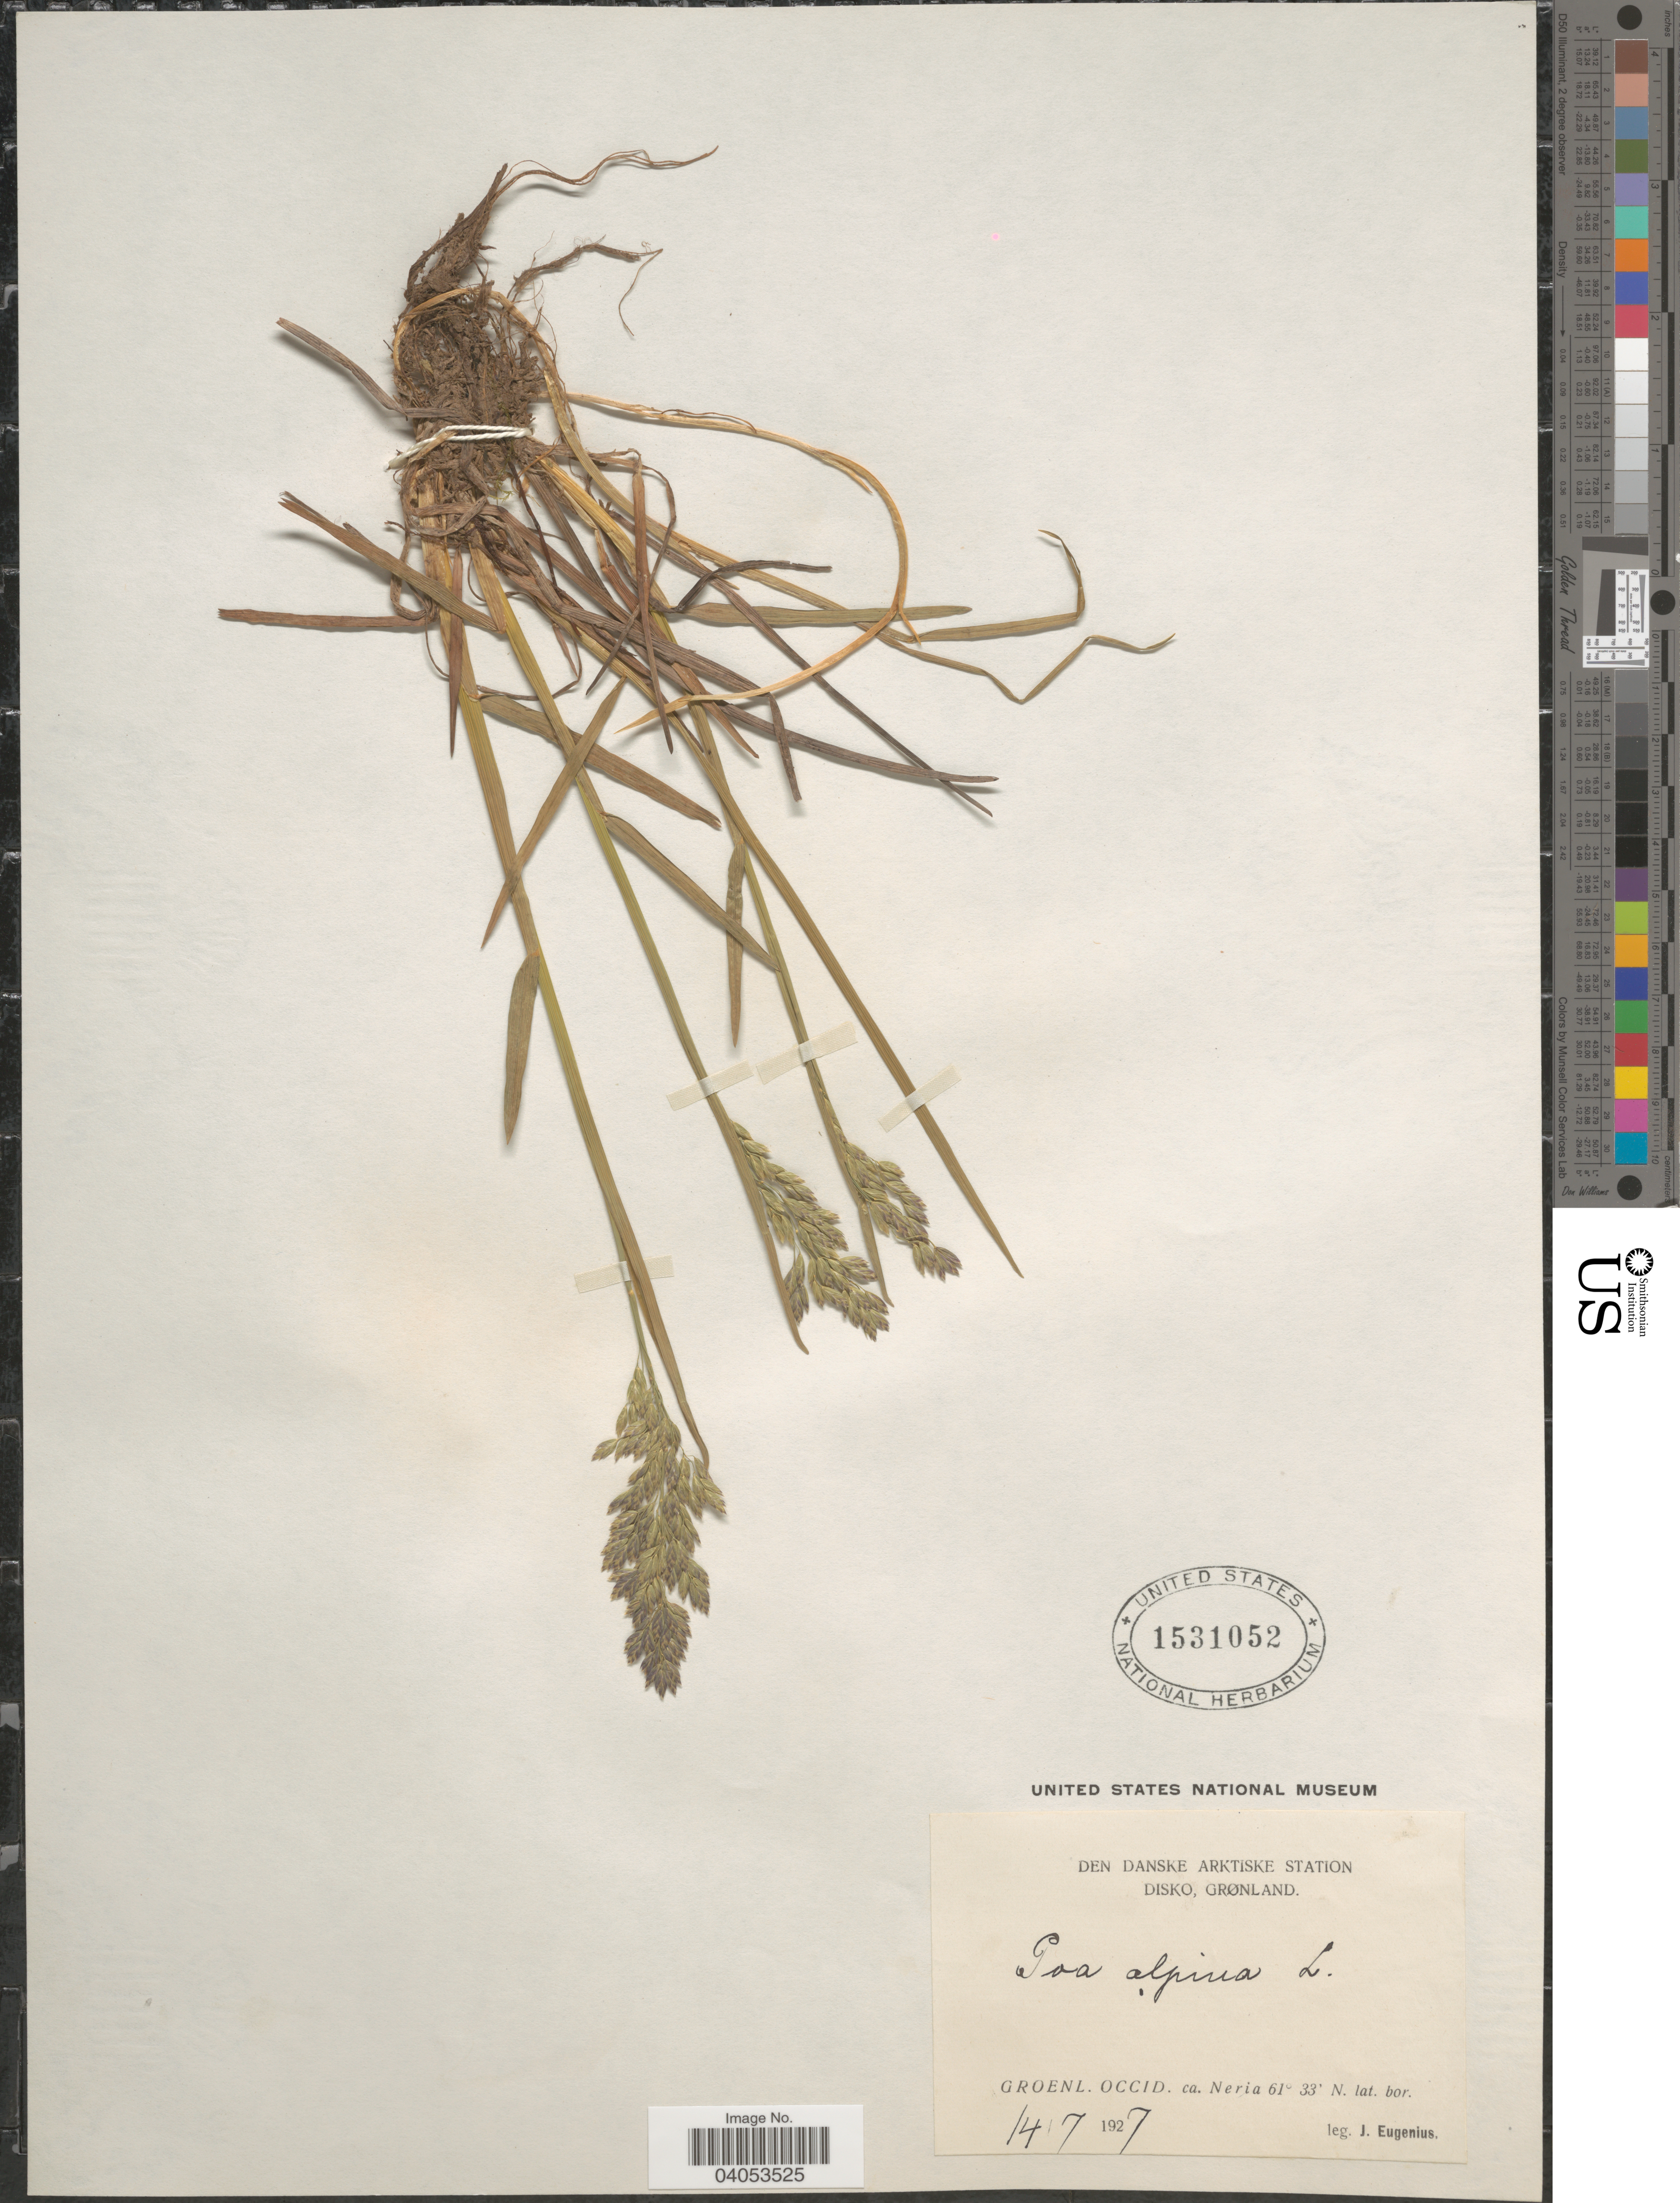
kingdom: Plantae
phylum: Tracheophyta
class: Liliopsida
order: Poales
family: Poaceae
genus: Poa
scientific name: Poa alpina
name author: L.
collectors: J. Eugenius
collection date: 1927-07-14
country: Greenland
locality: Den Danske Arktiske Station. Disko, Grønland. Groenl. Occid. ca. Neria.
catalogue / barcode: US 1531052